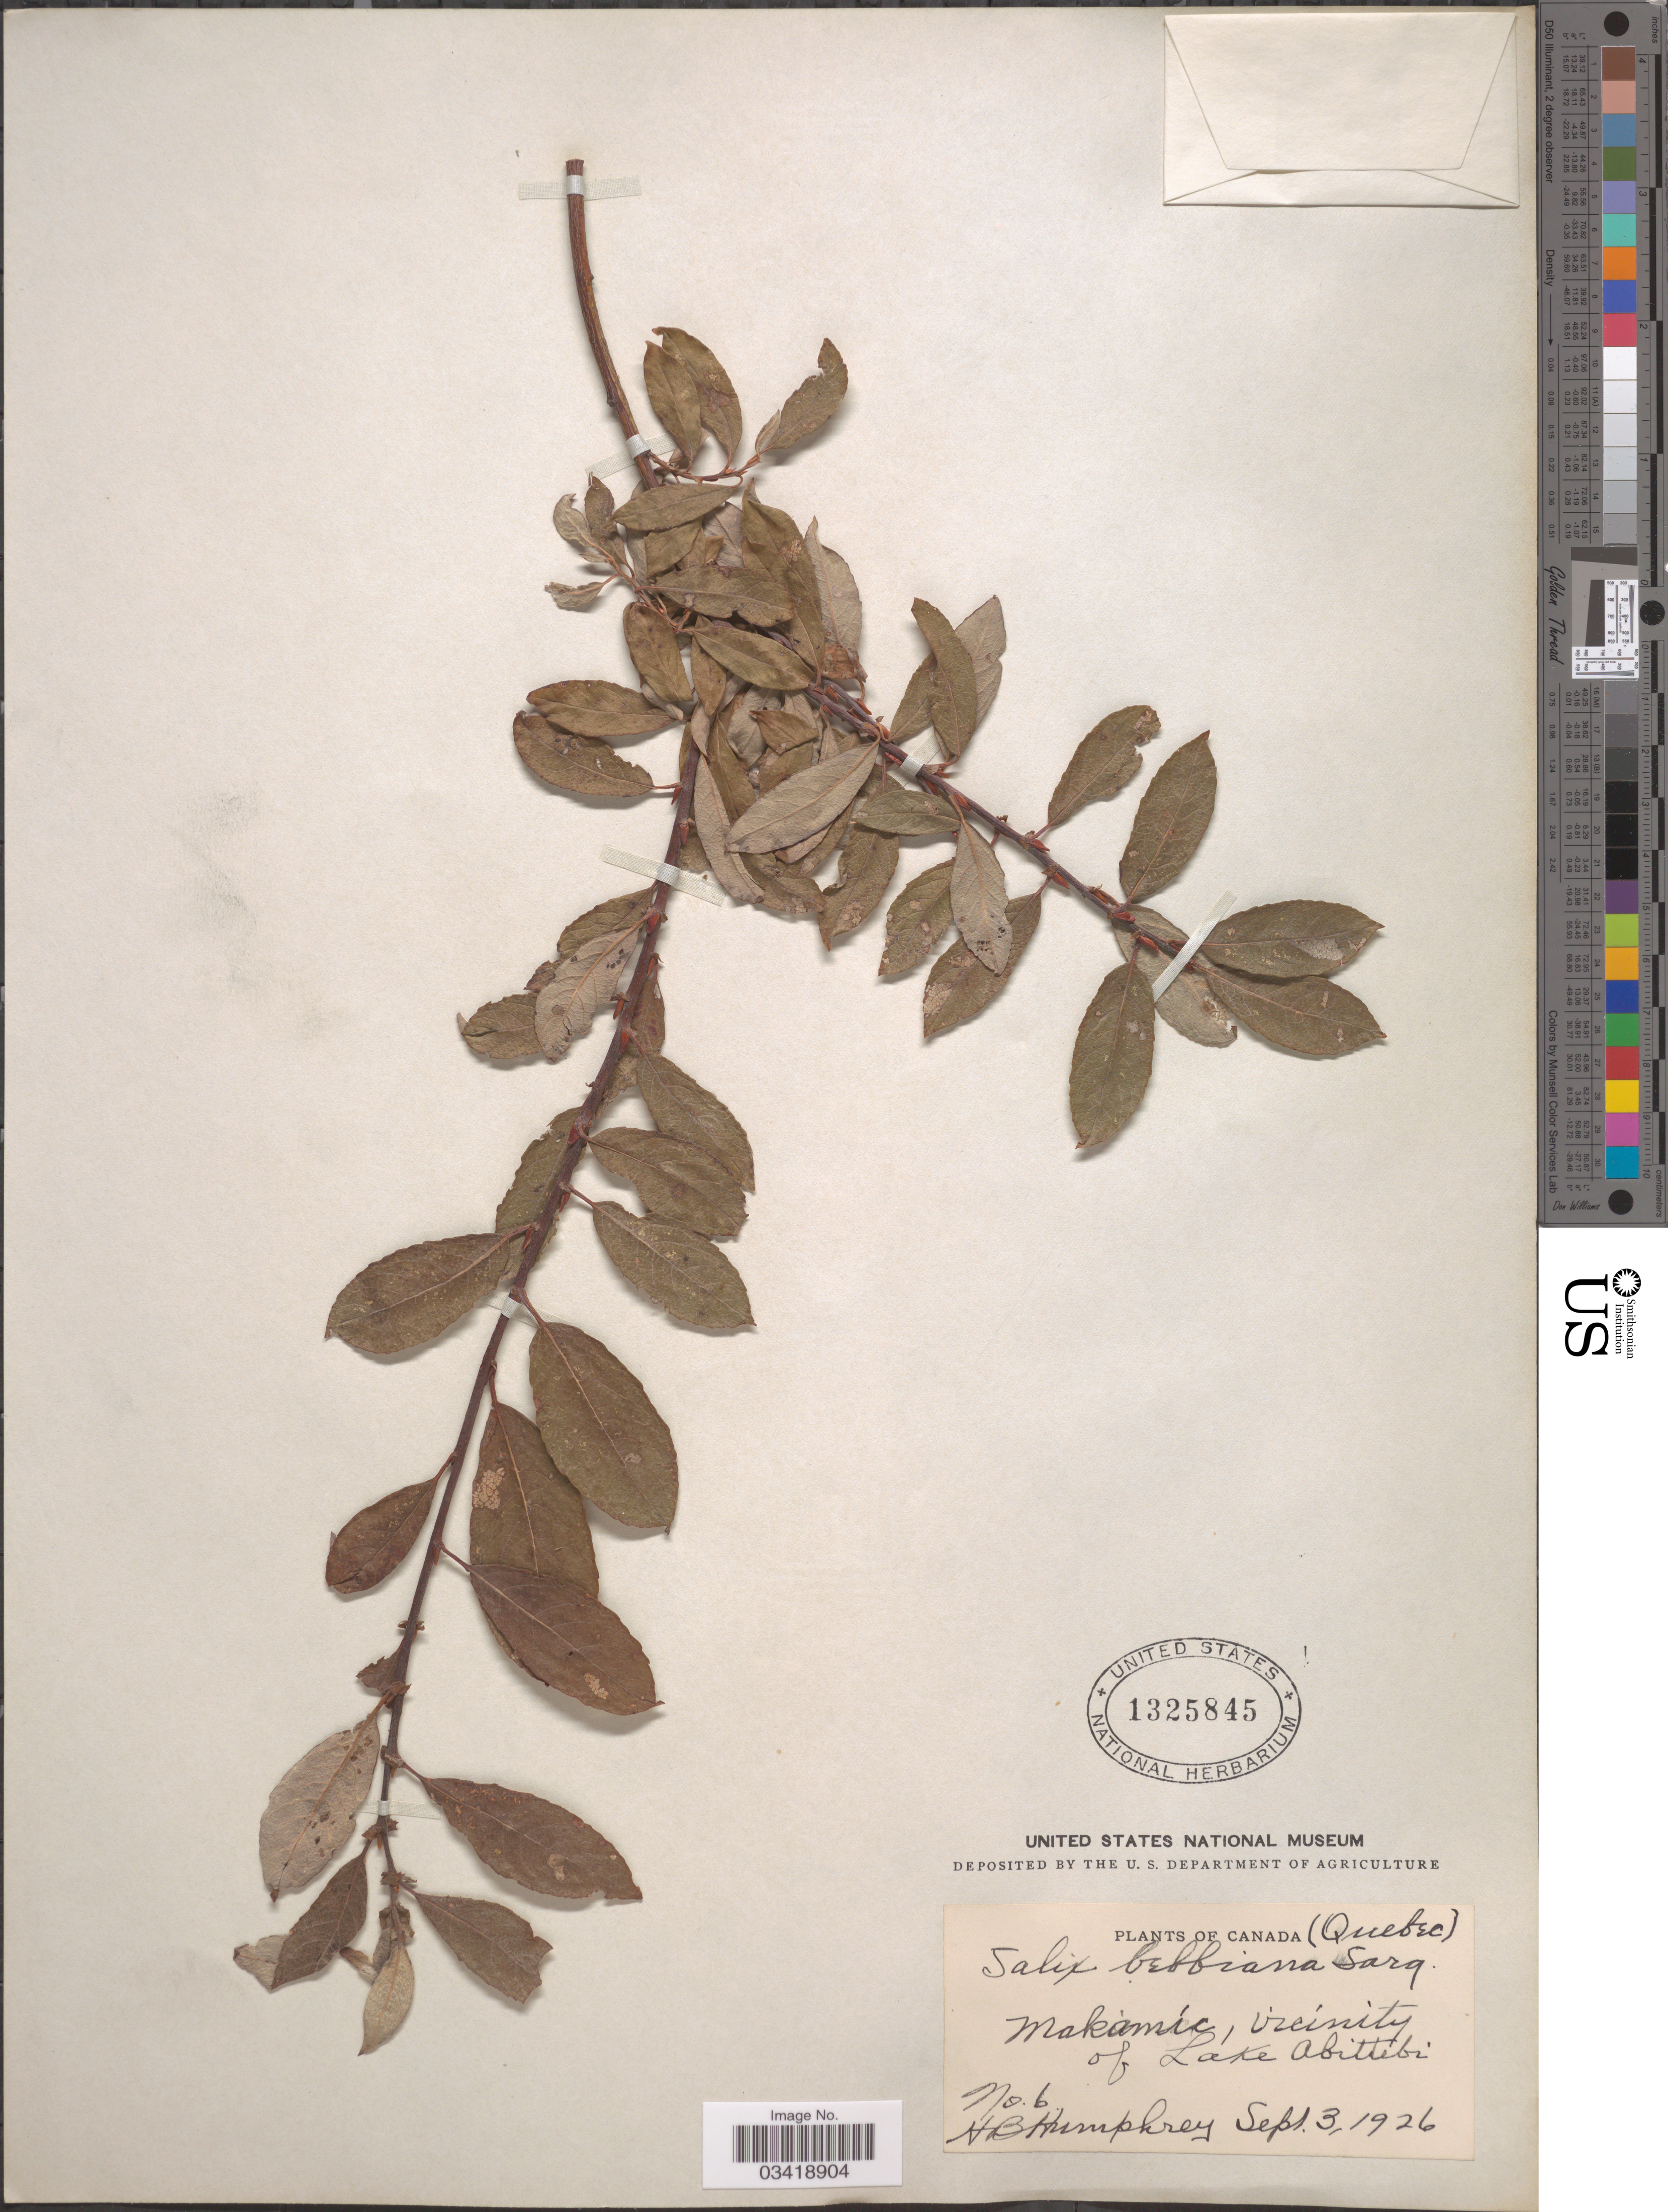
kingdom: Plantae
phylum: Tracheophyta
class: Magnoliopsida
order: Malpighiales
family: Salicaceae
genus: Salix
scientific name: Salix bebbiana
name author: Sarg.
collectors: H. Humphrey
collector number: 6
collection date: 1926-09-03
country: Canada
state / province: Quebec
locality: Makamic, vicinity of Lake Abittibi.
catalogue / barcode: US 1325845